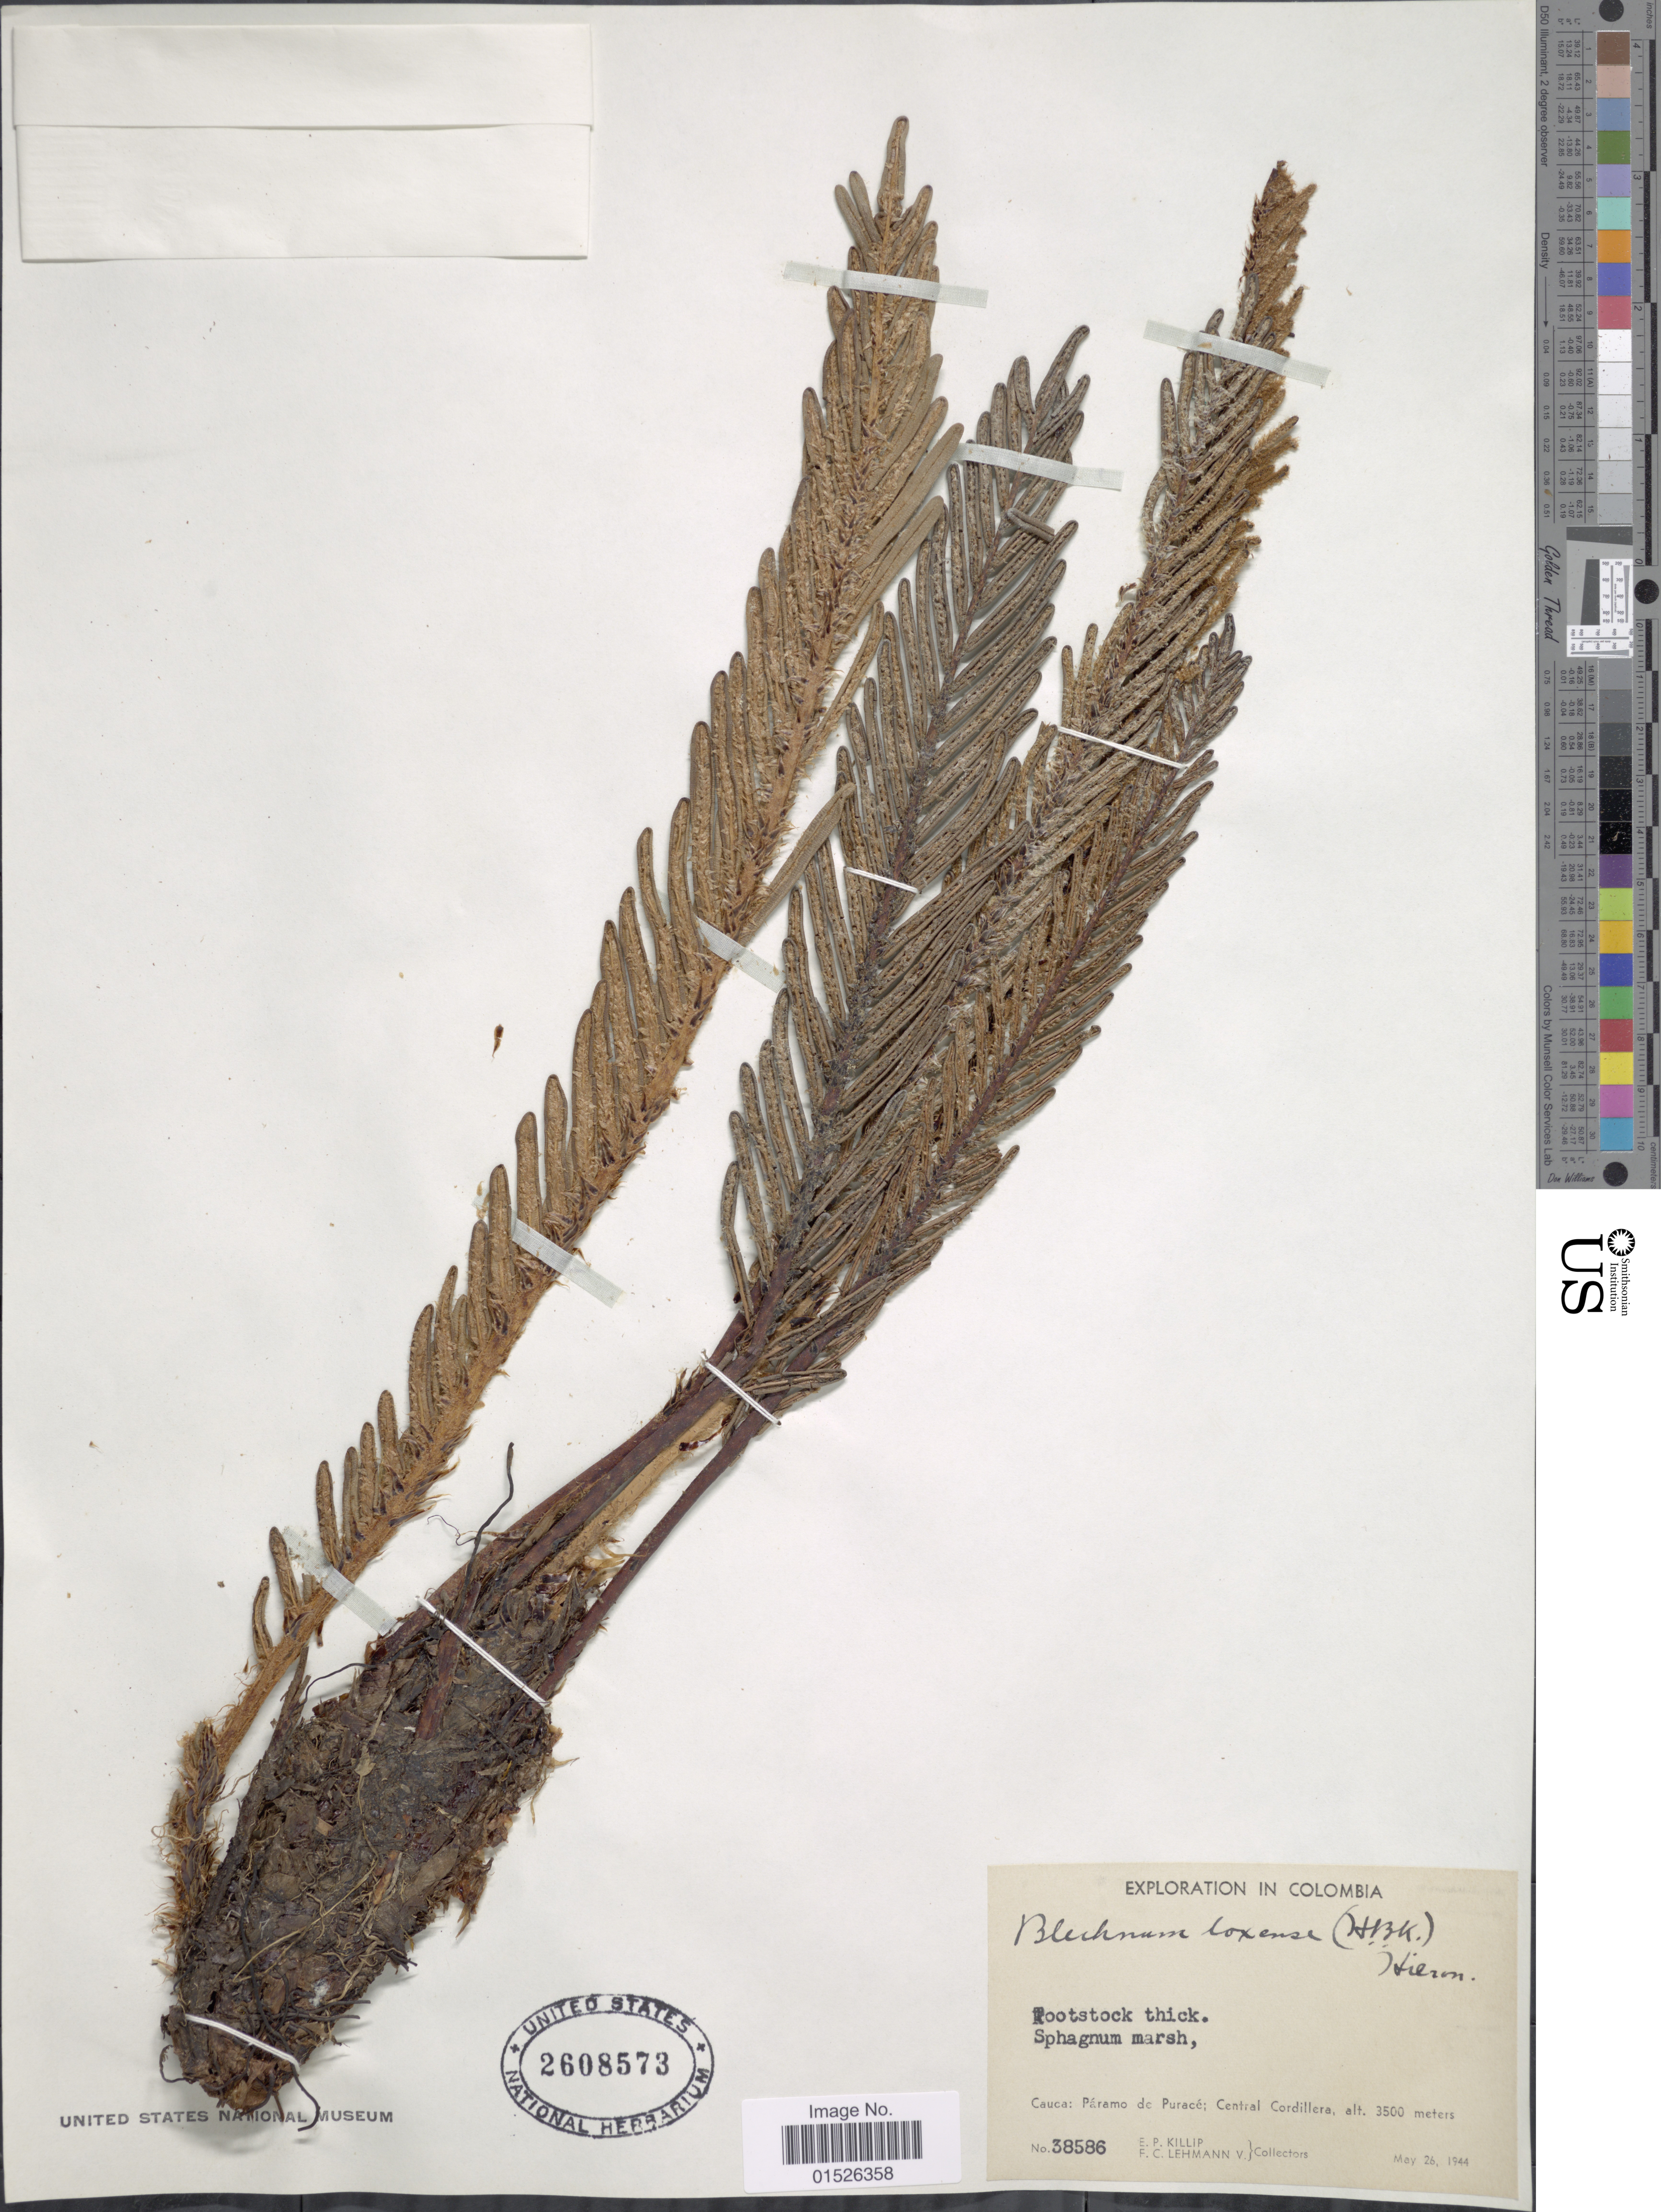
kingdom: Plantae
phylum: Tracheophyta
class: Polypodiopsida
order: Polypodiales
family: Blechnaceae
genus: Blechnum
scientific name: Blechnum loxense var. stenophyllum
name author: (Klotzsch) Lellinger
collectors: E. P. Killip & F. Lehmann v.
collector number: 38586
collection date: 1944-05-26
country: Colombia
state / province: Cauca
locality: Colombia, Cauca: Paramo de Purace: Central Cordillera.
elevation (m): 3500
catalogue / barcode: US 2608573